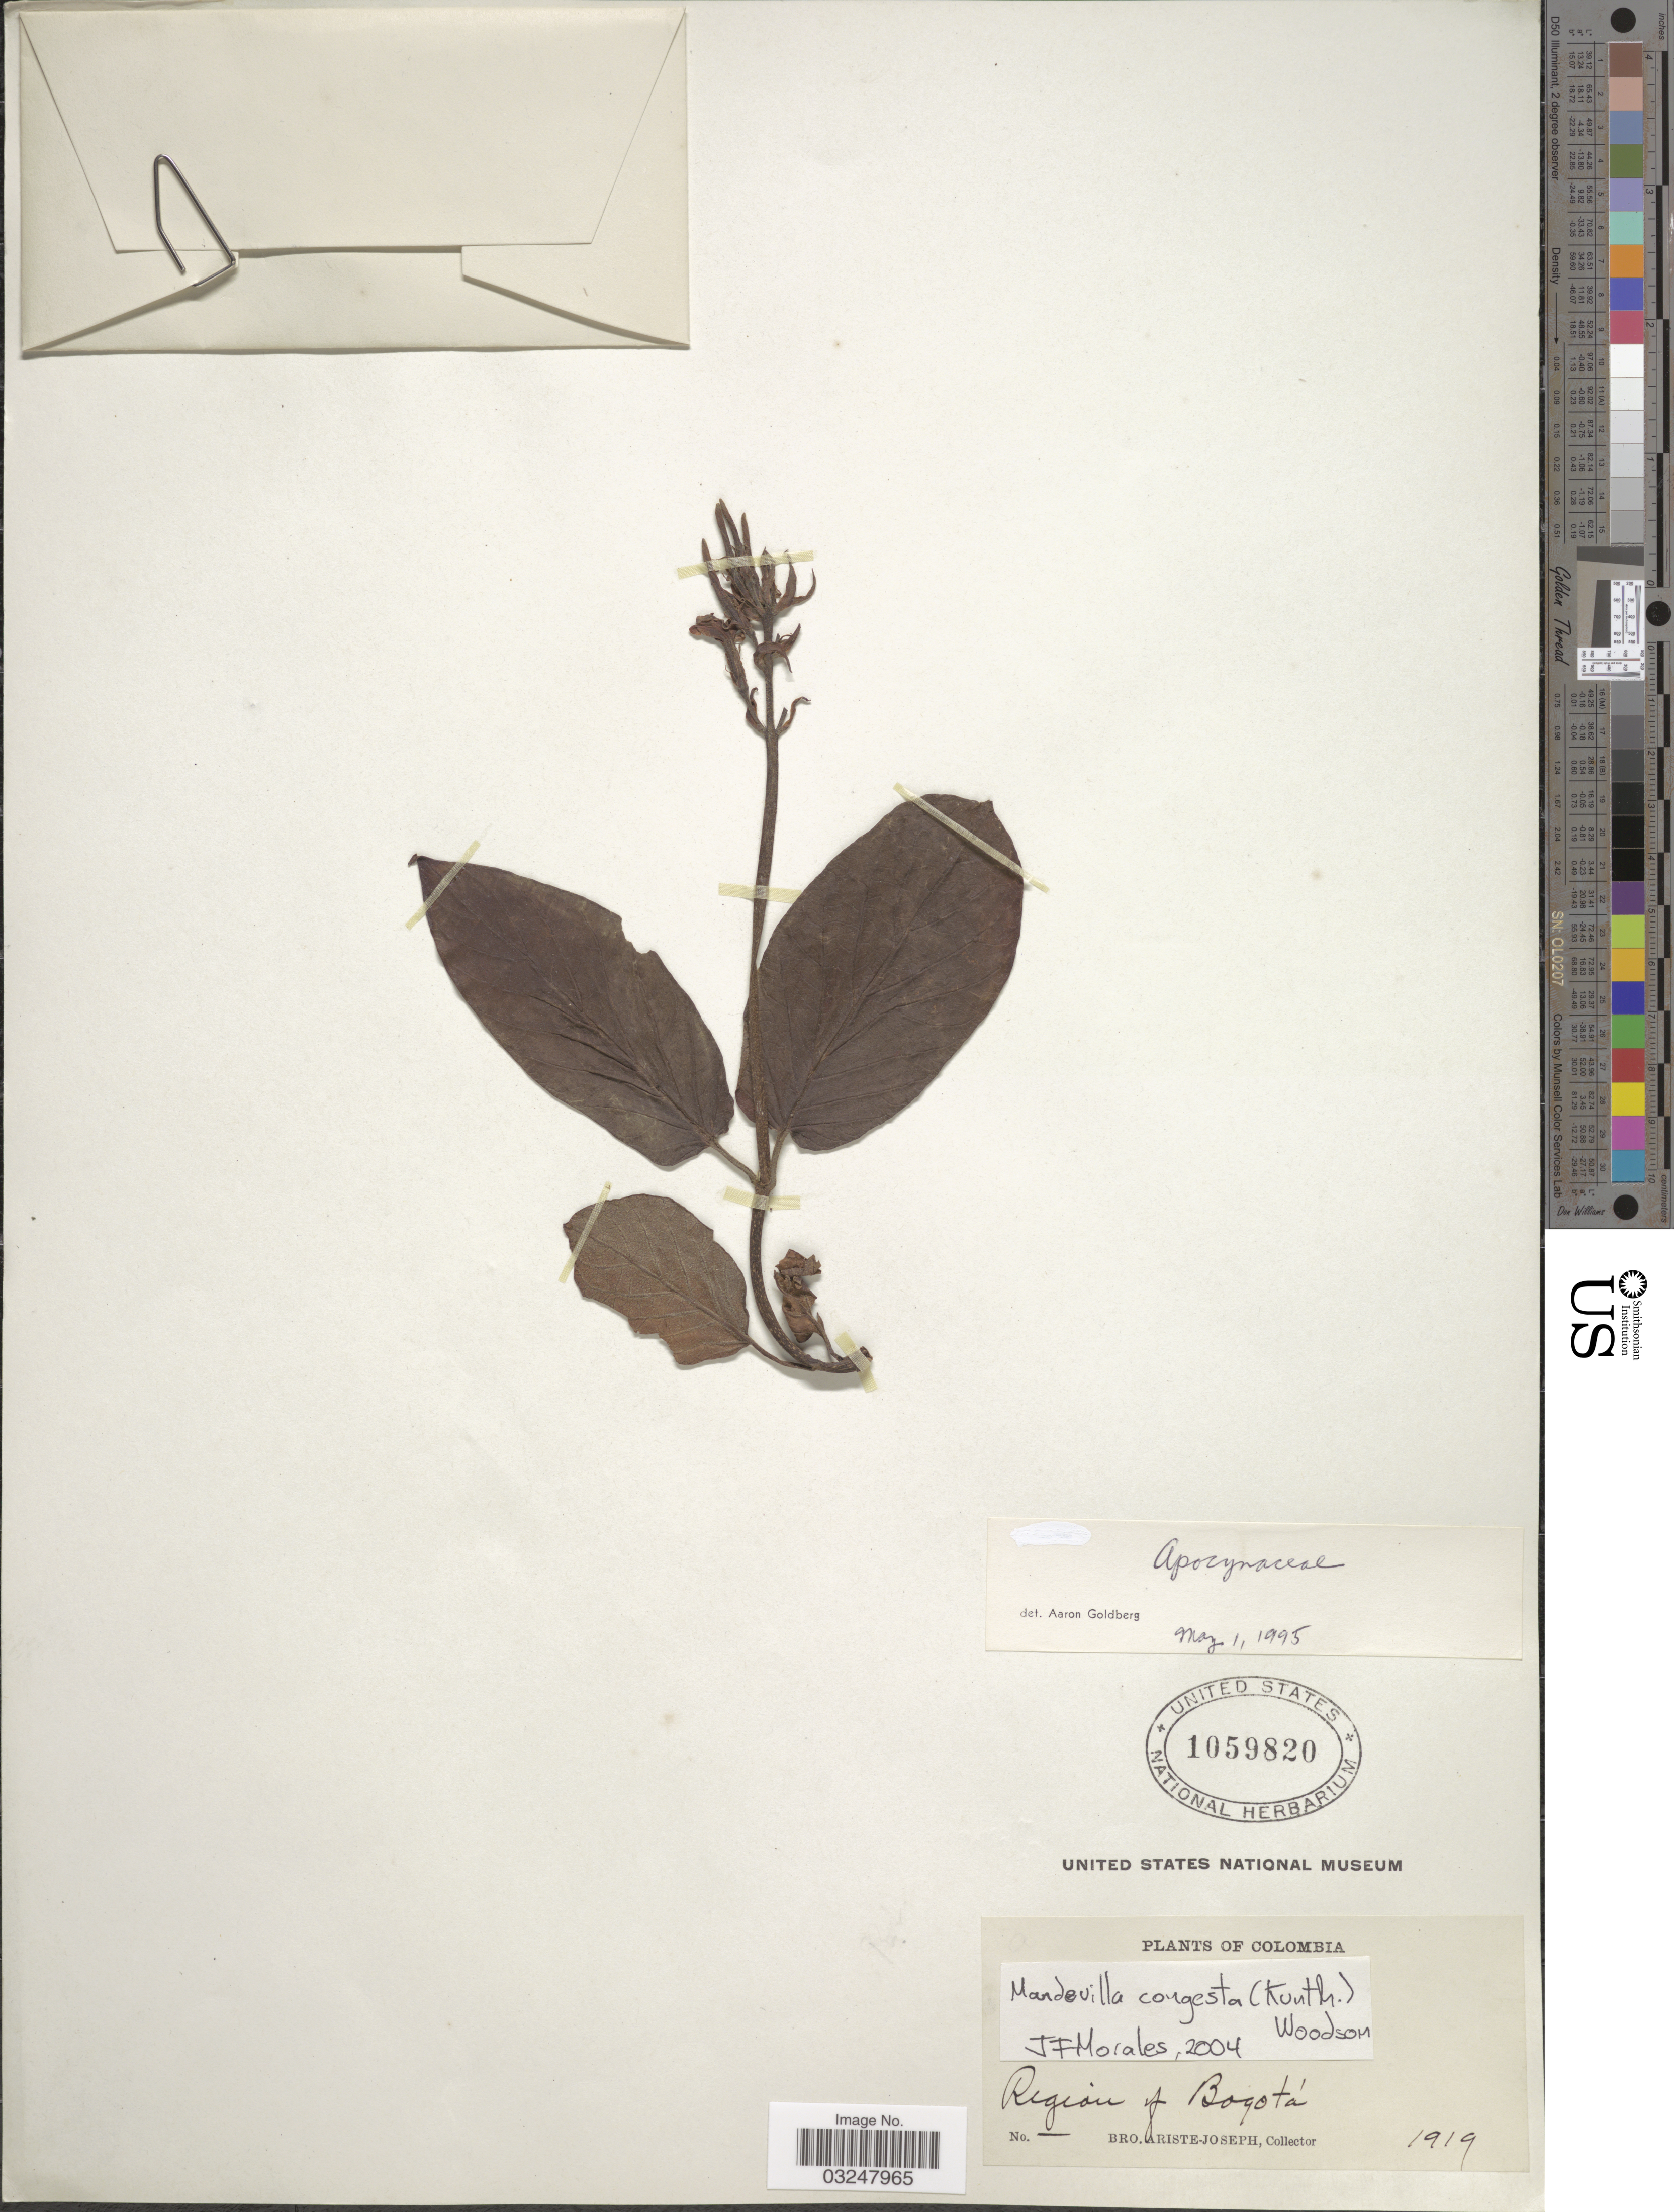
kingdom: Plantae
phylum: Tracheophyta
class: Magnoliopsida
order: Gentianales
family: Apocynaceae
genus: Mandevilla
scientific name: Mandevilla pubescens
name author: (Willd. ex Roem. & Schult.) J.F. Morales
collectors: Bro. Ariste-Joseph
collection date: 1919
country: Colombia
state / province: Bogota D.C.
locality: Region of Bogotá.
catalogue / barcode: US 1059820